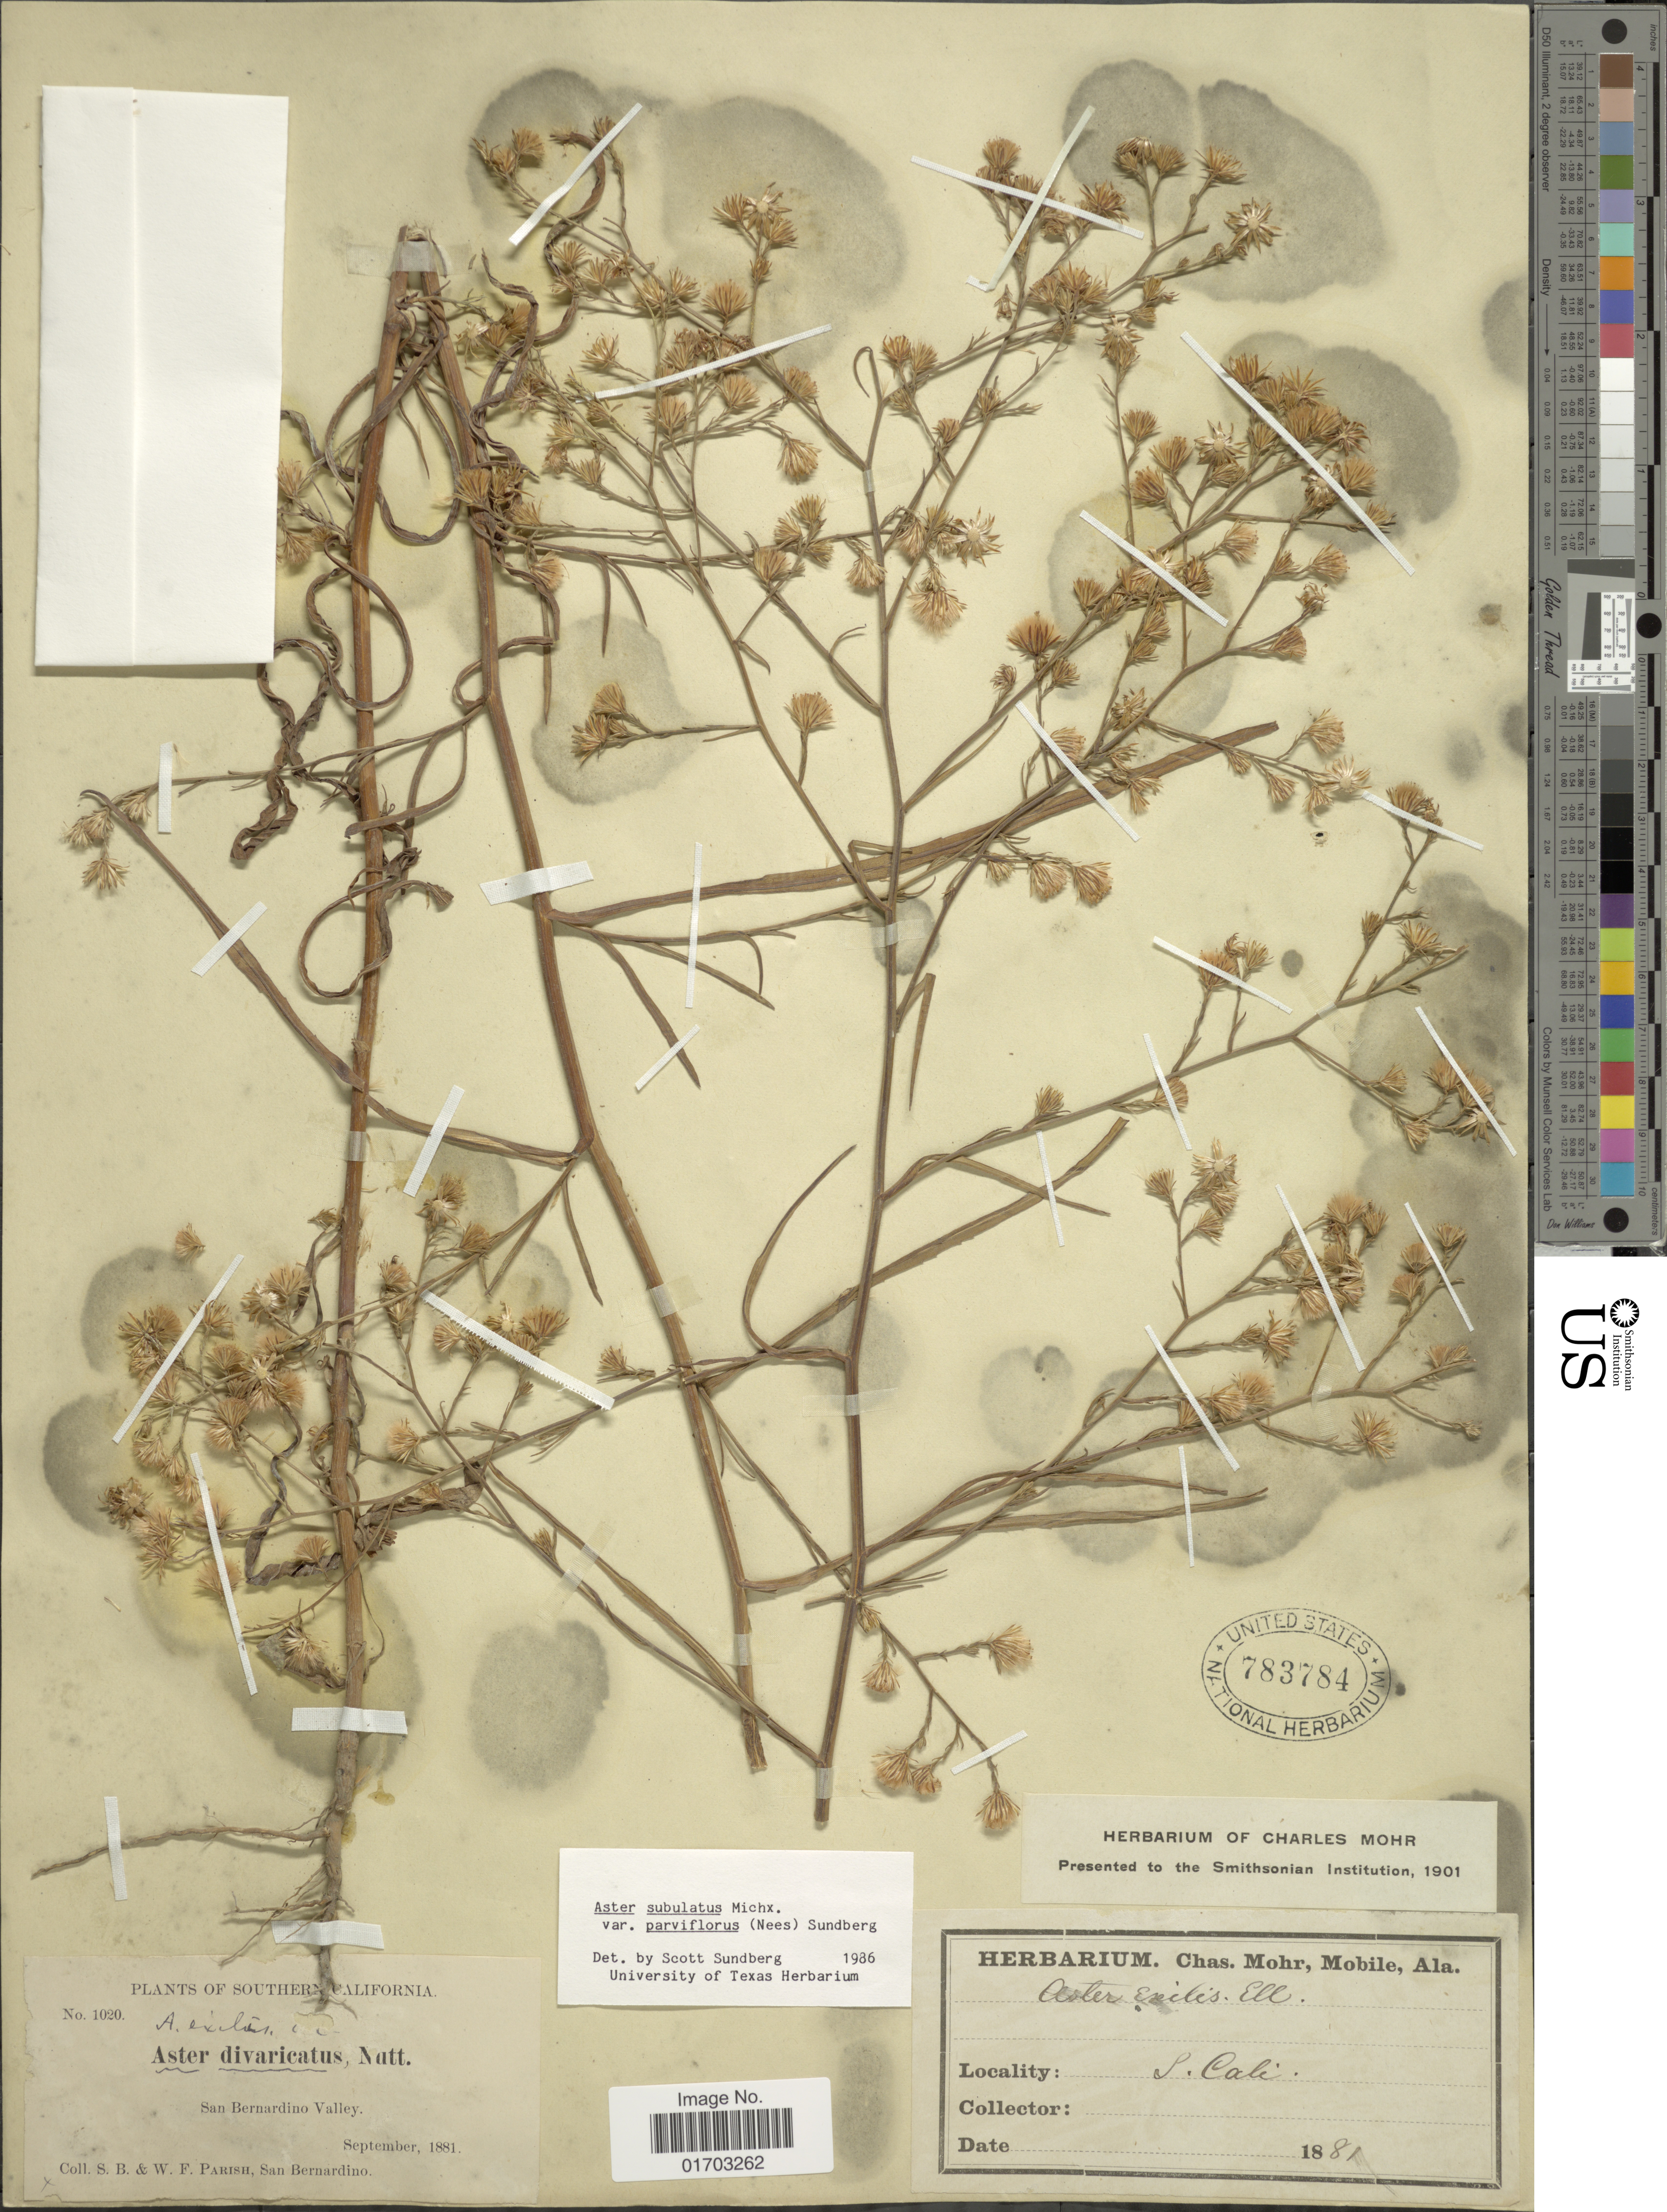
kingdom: Plantae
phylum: Tracheophyta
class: Magnoliopsida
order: Asterales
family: Asteraceae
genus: Symphyotrichum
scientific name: Symphyotrichum subulatum var. parviflorum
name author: (Nees) S.D. Sundb.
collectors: S. B. Parish & W. F. Parish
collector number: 1020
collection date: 1881-09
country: United States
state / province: California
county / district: San Bernardino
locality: Southern California, San Bernardino Valley.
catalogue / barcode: US 783784